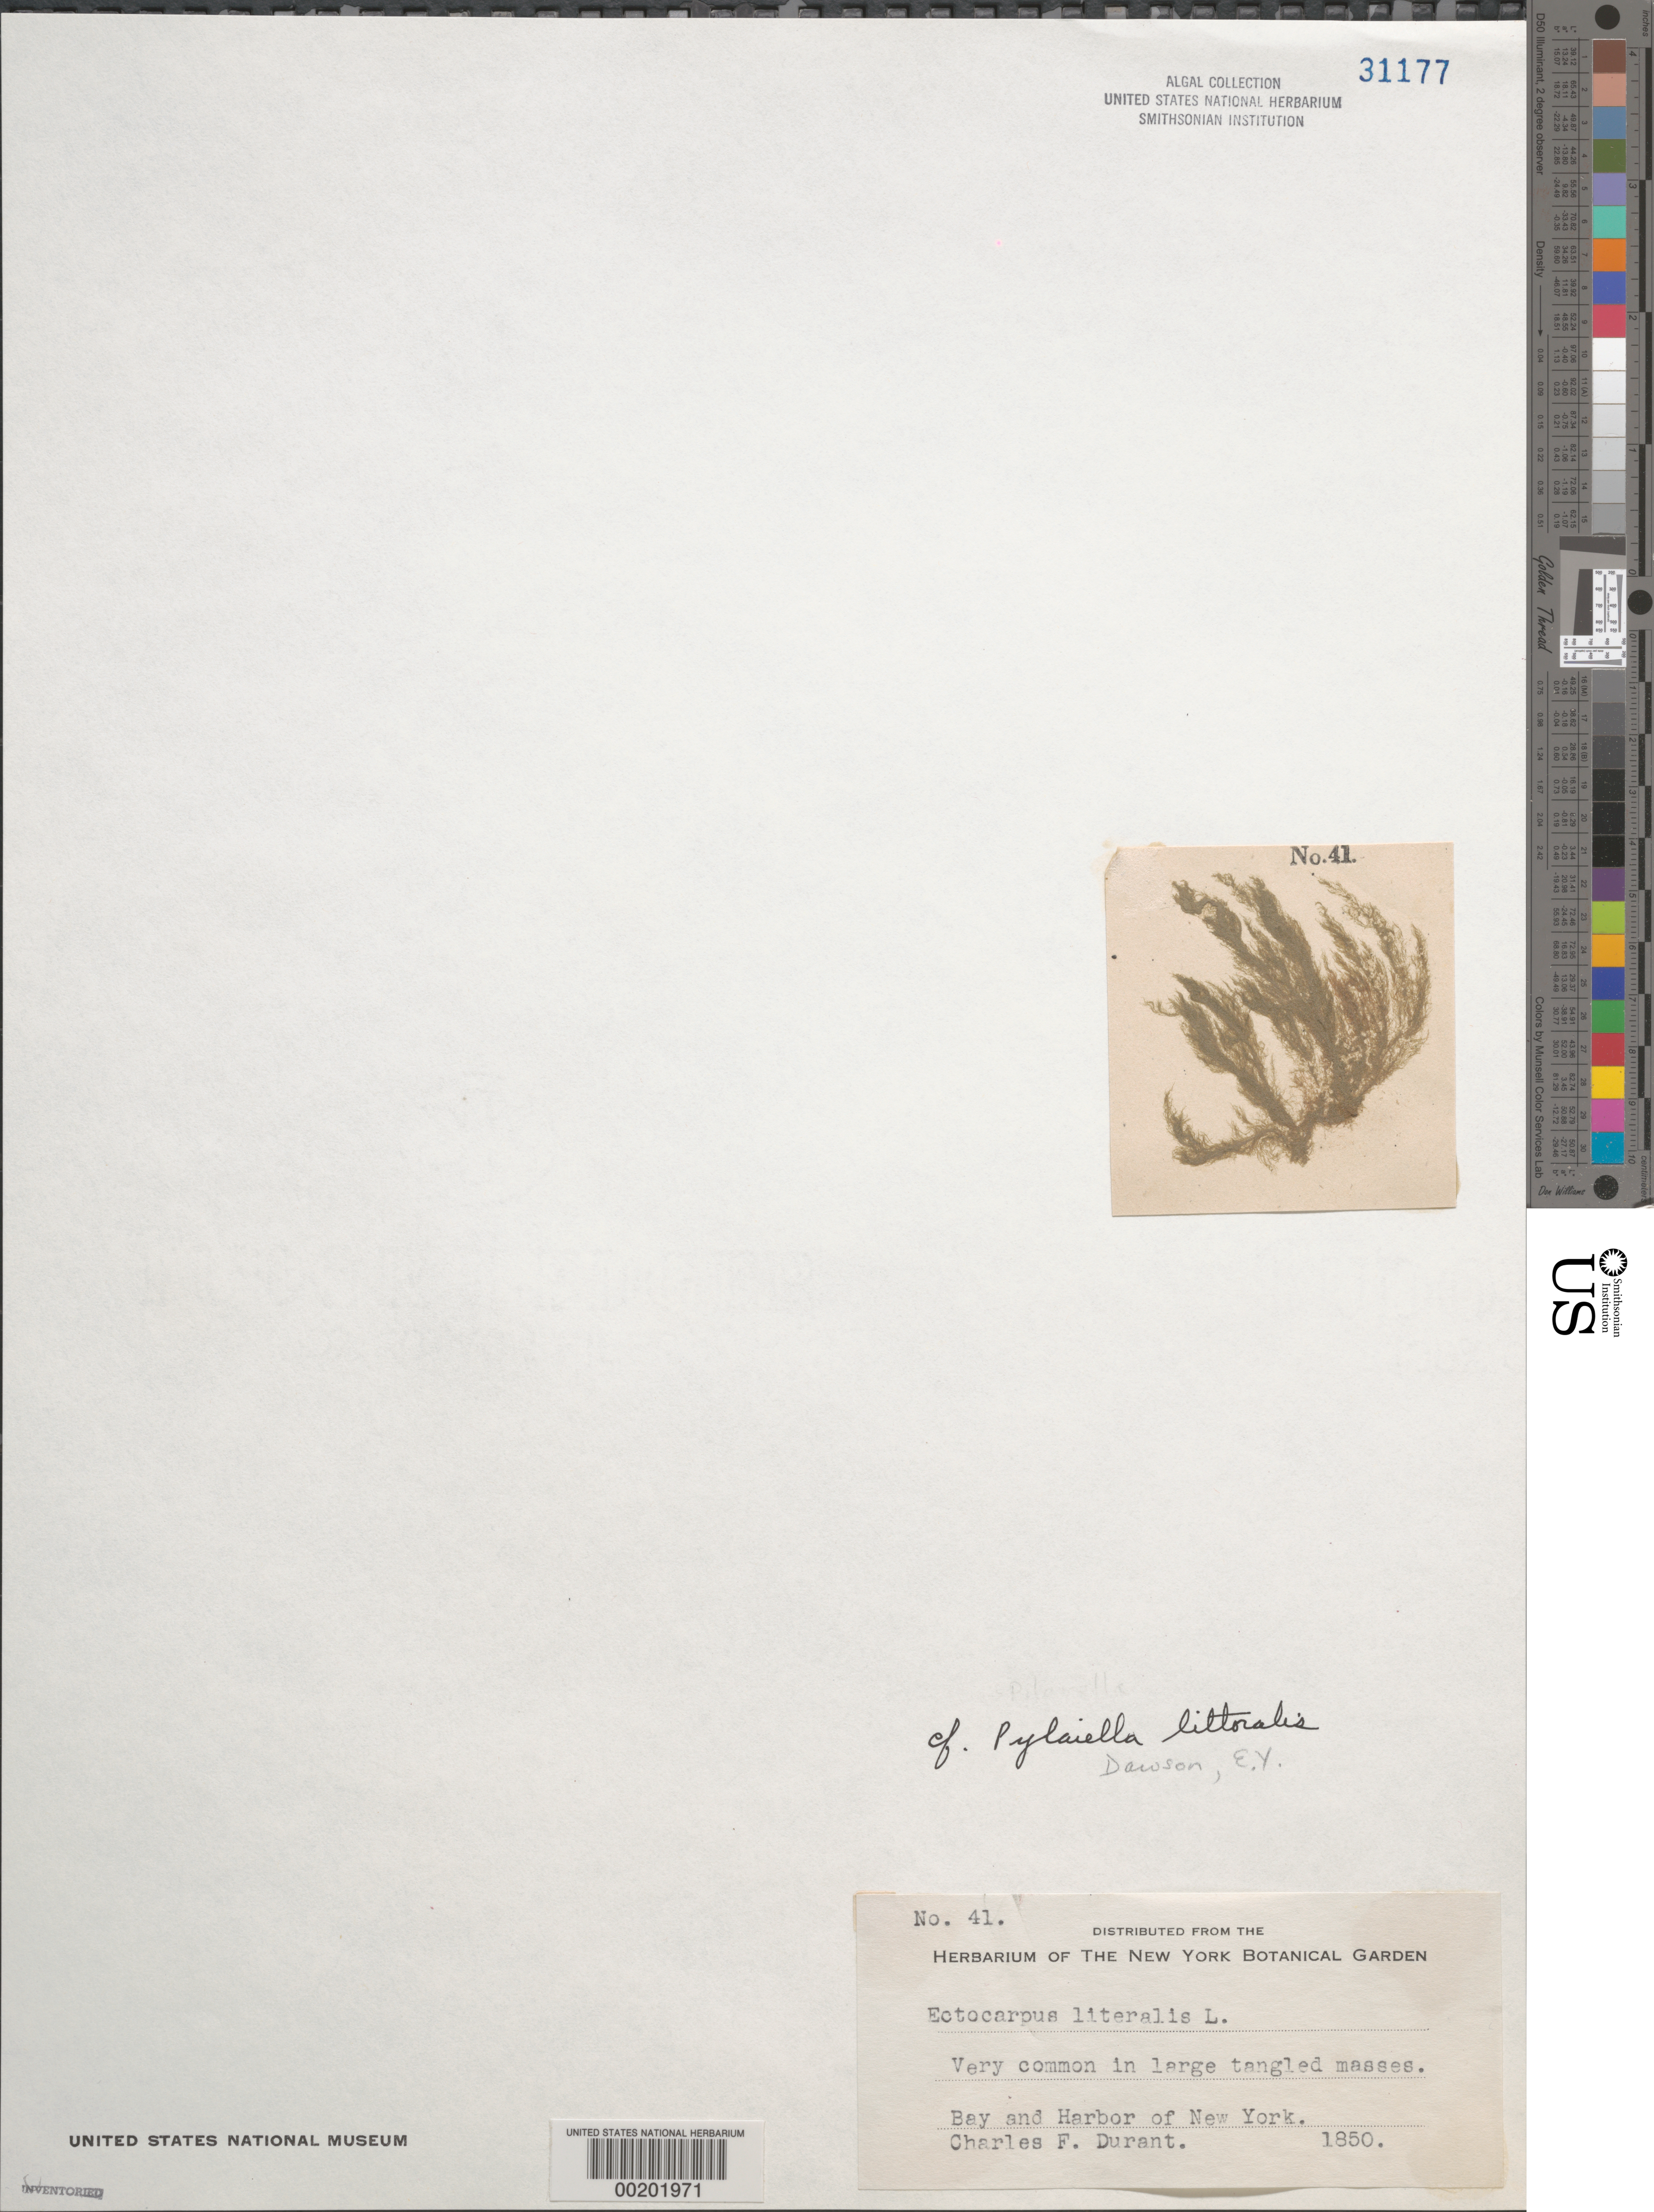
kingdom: Chromista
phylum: Ochrophyta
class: Phaeophyceae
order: Ectocarpales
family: Acinetosporaceae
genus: Pylaiella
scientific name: Pylaiella litoralis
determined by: Dawson, E. Y.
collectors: C. Durant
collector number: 41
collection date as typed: Sum 1850 AND -- Fal 1850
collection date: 1850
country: United States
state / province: New York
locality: New York Bay and New York Harbor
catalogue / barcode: US 31177